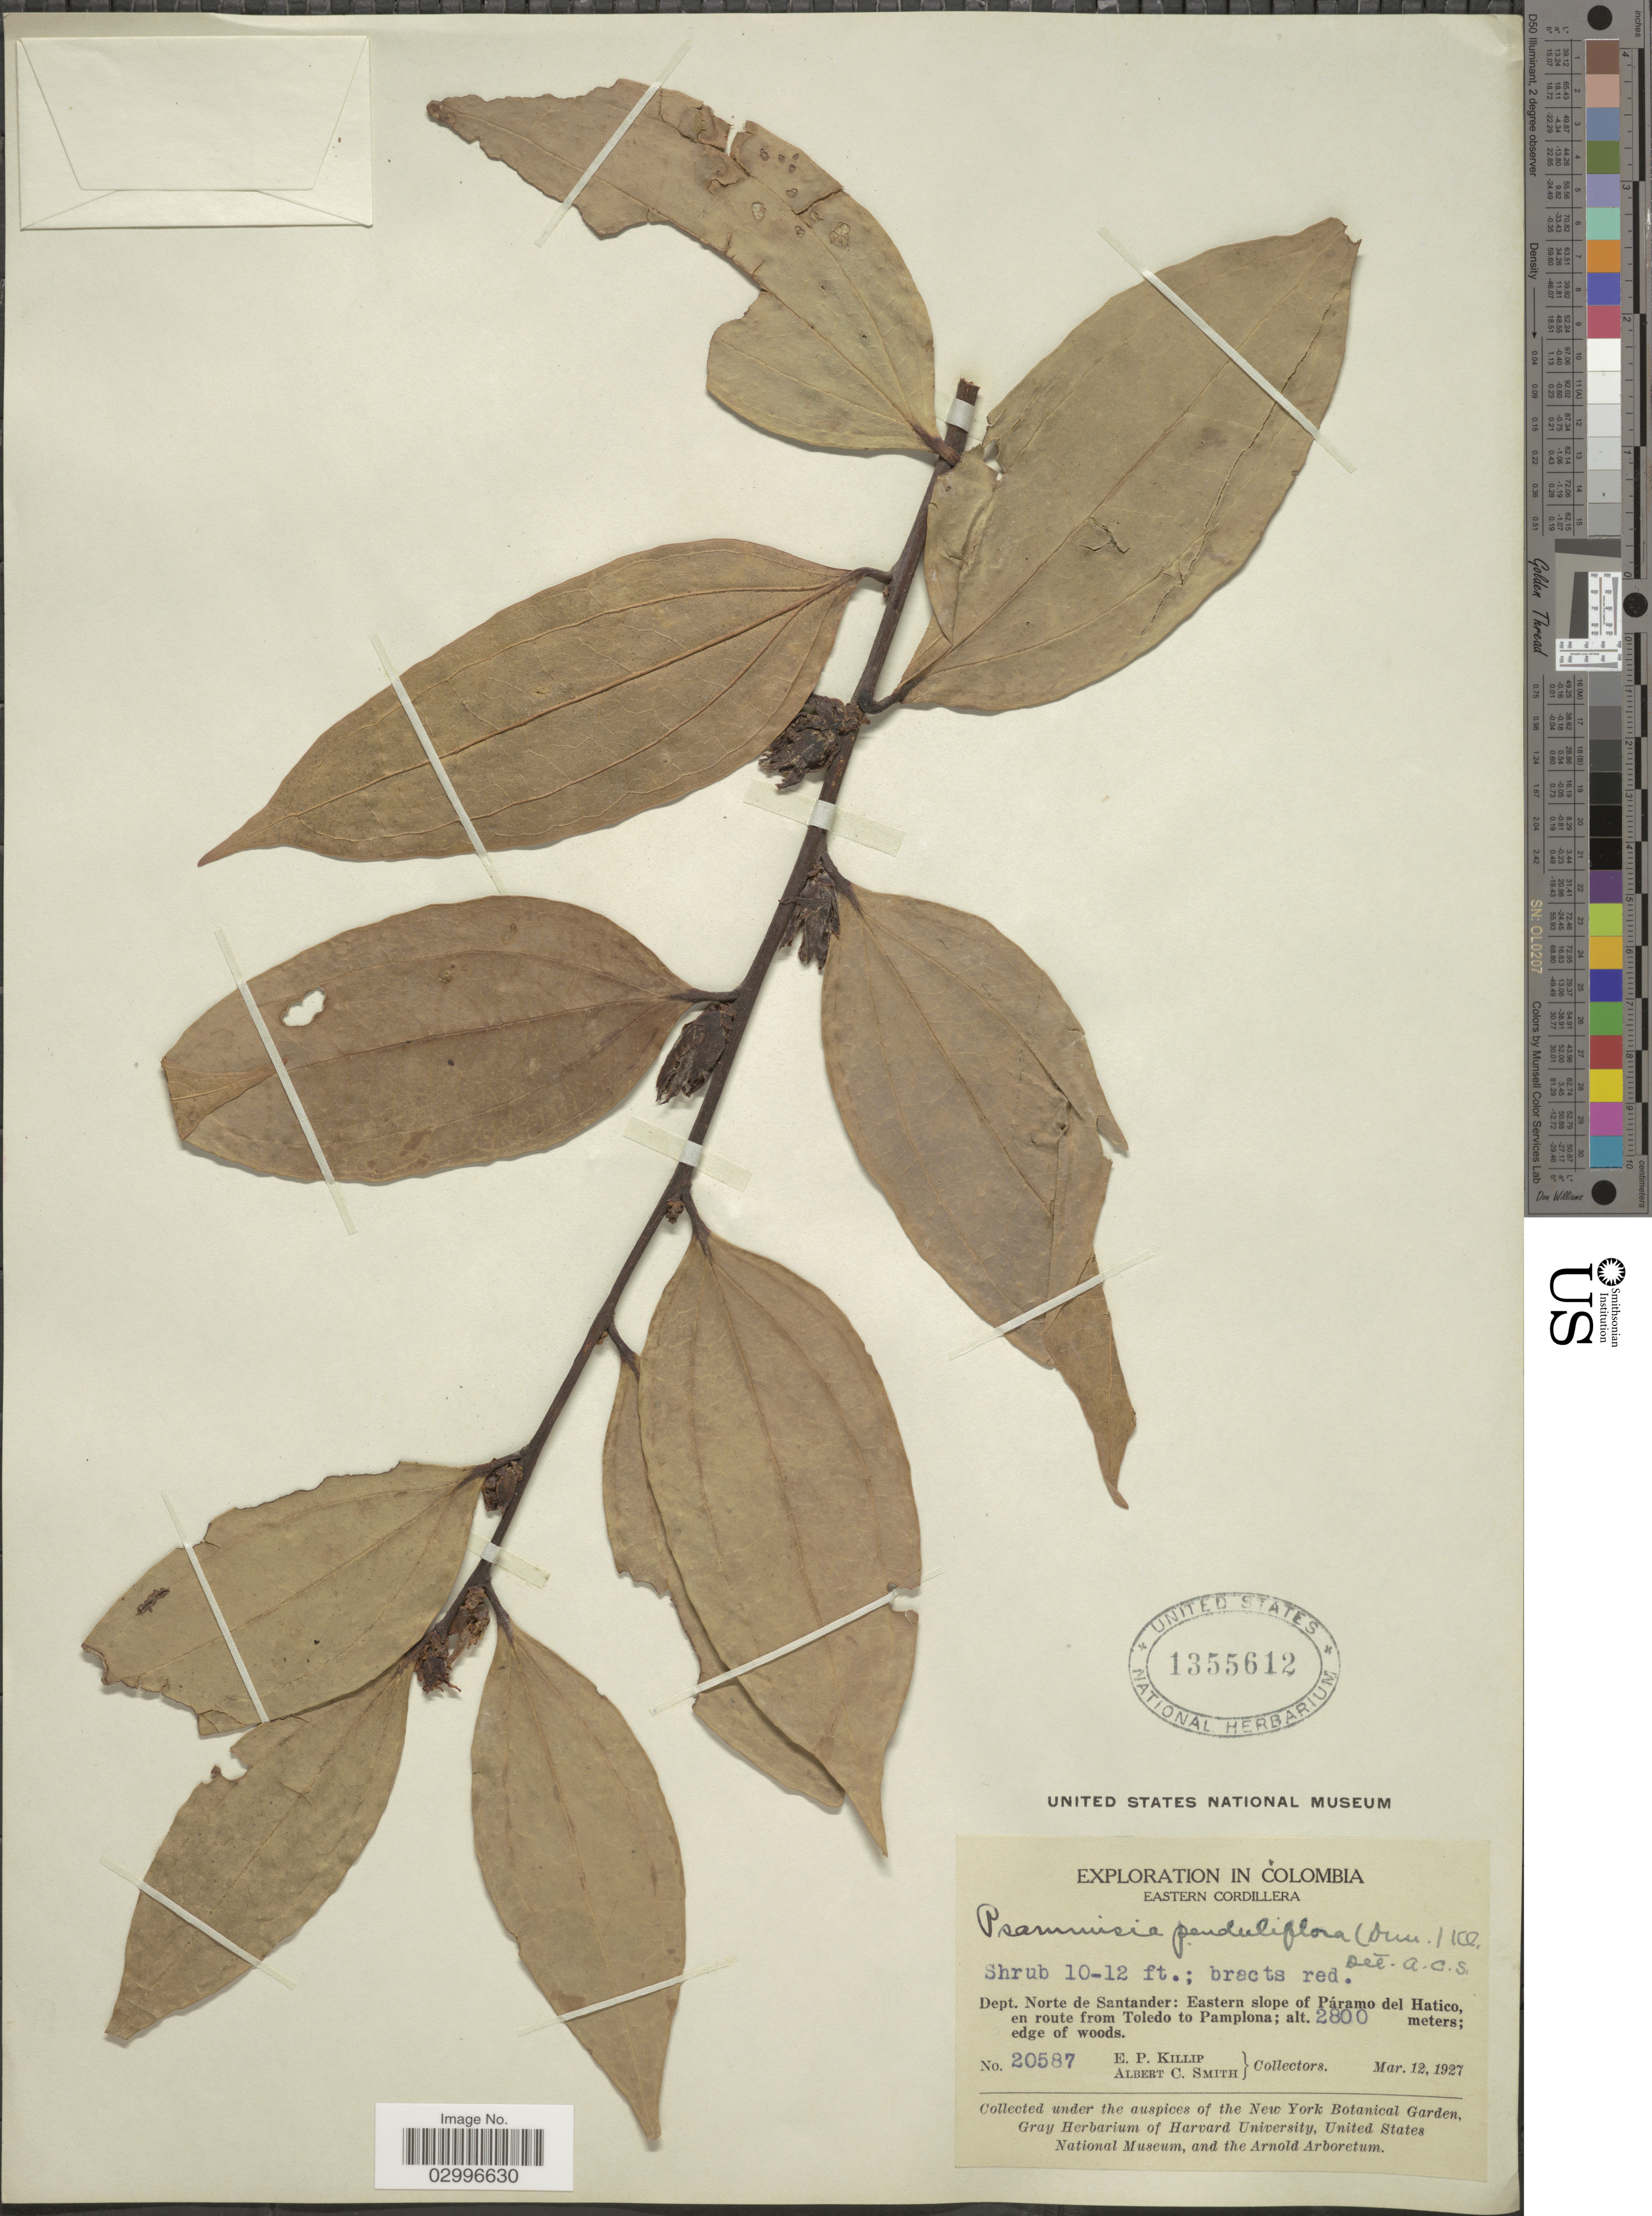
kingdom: Plantae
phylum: Tracheophyta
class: Magnoliopsida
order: Ericales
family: Ericaceae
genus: Psammisia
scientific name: Psammisia penduliflora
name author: (Dunal) Klotzsch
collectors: E. P. Killip & A. C. Smith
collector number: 20587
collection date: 1927-03-12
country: Colombia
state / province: Norte de Santander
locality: Eastern Cordillera. Dept. Norte de Santander: Eastern slope of Páramo del Hatico, en route from Toledo to Pamplona.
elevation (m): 2800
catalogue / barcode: US 1355612